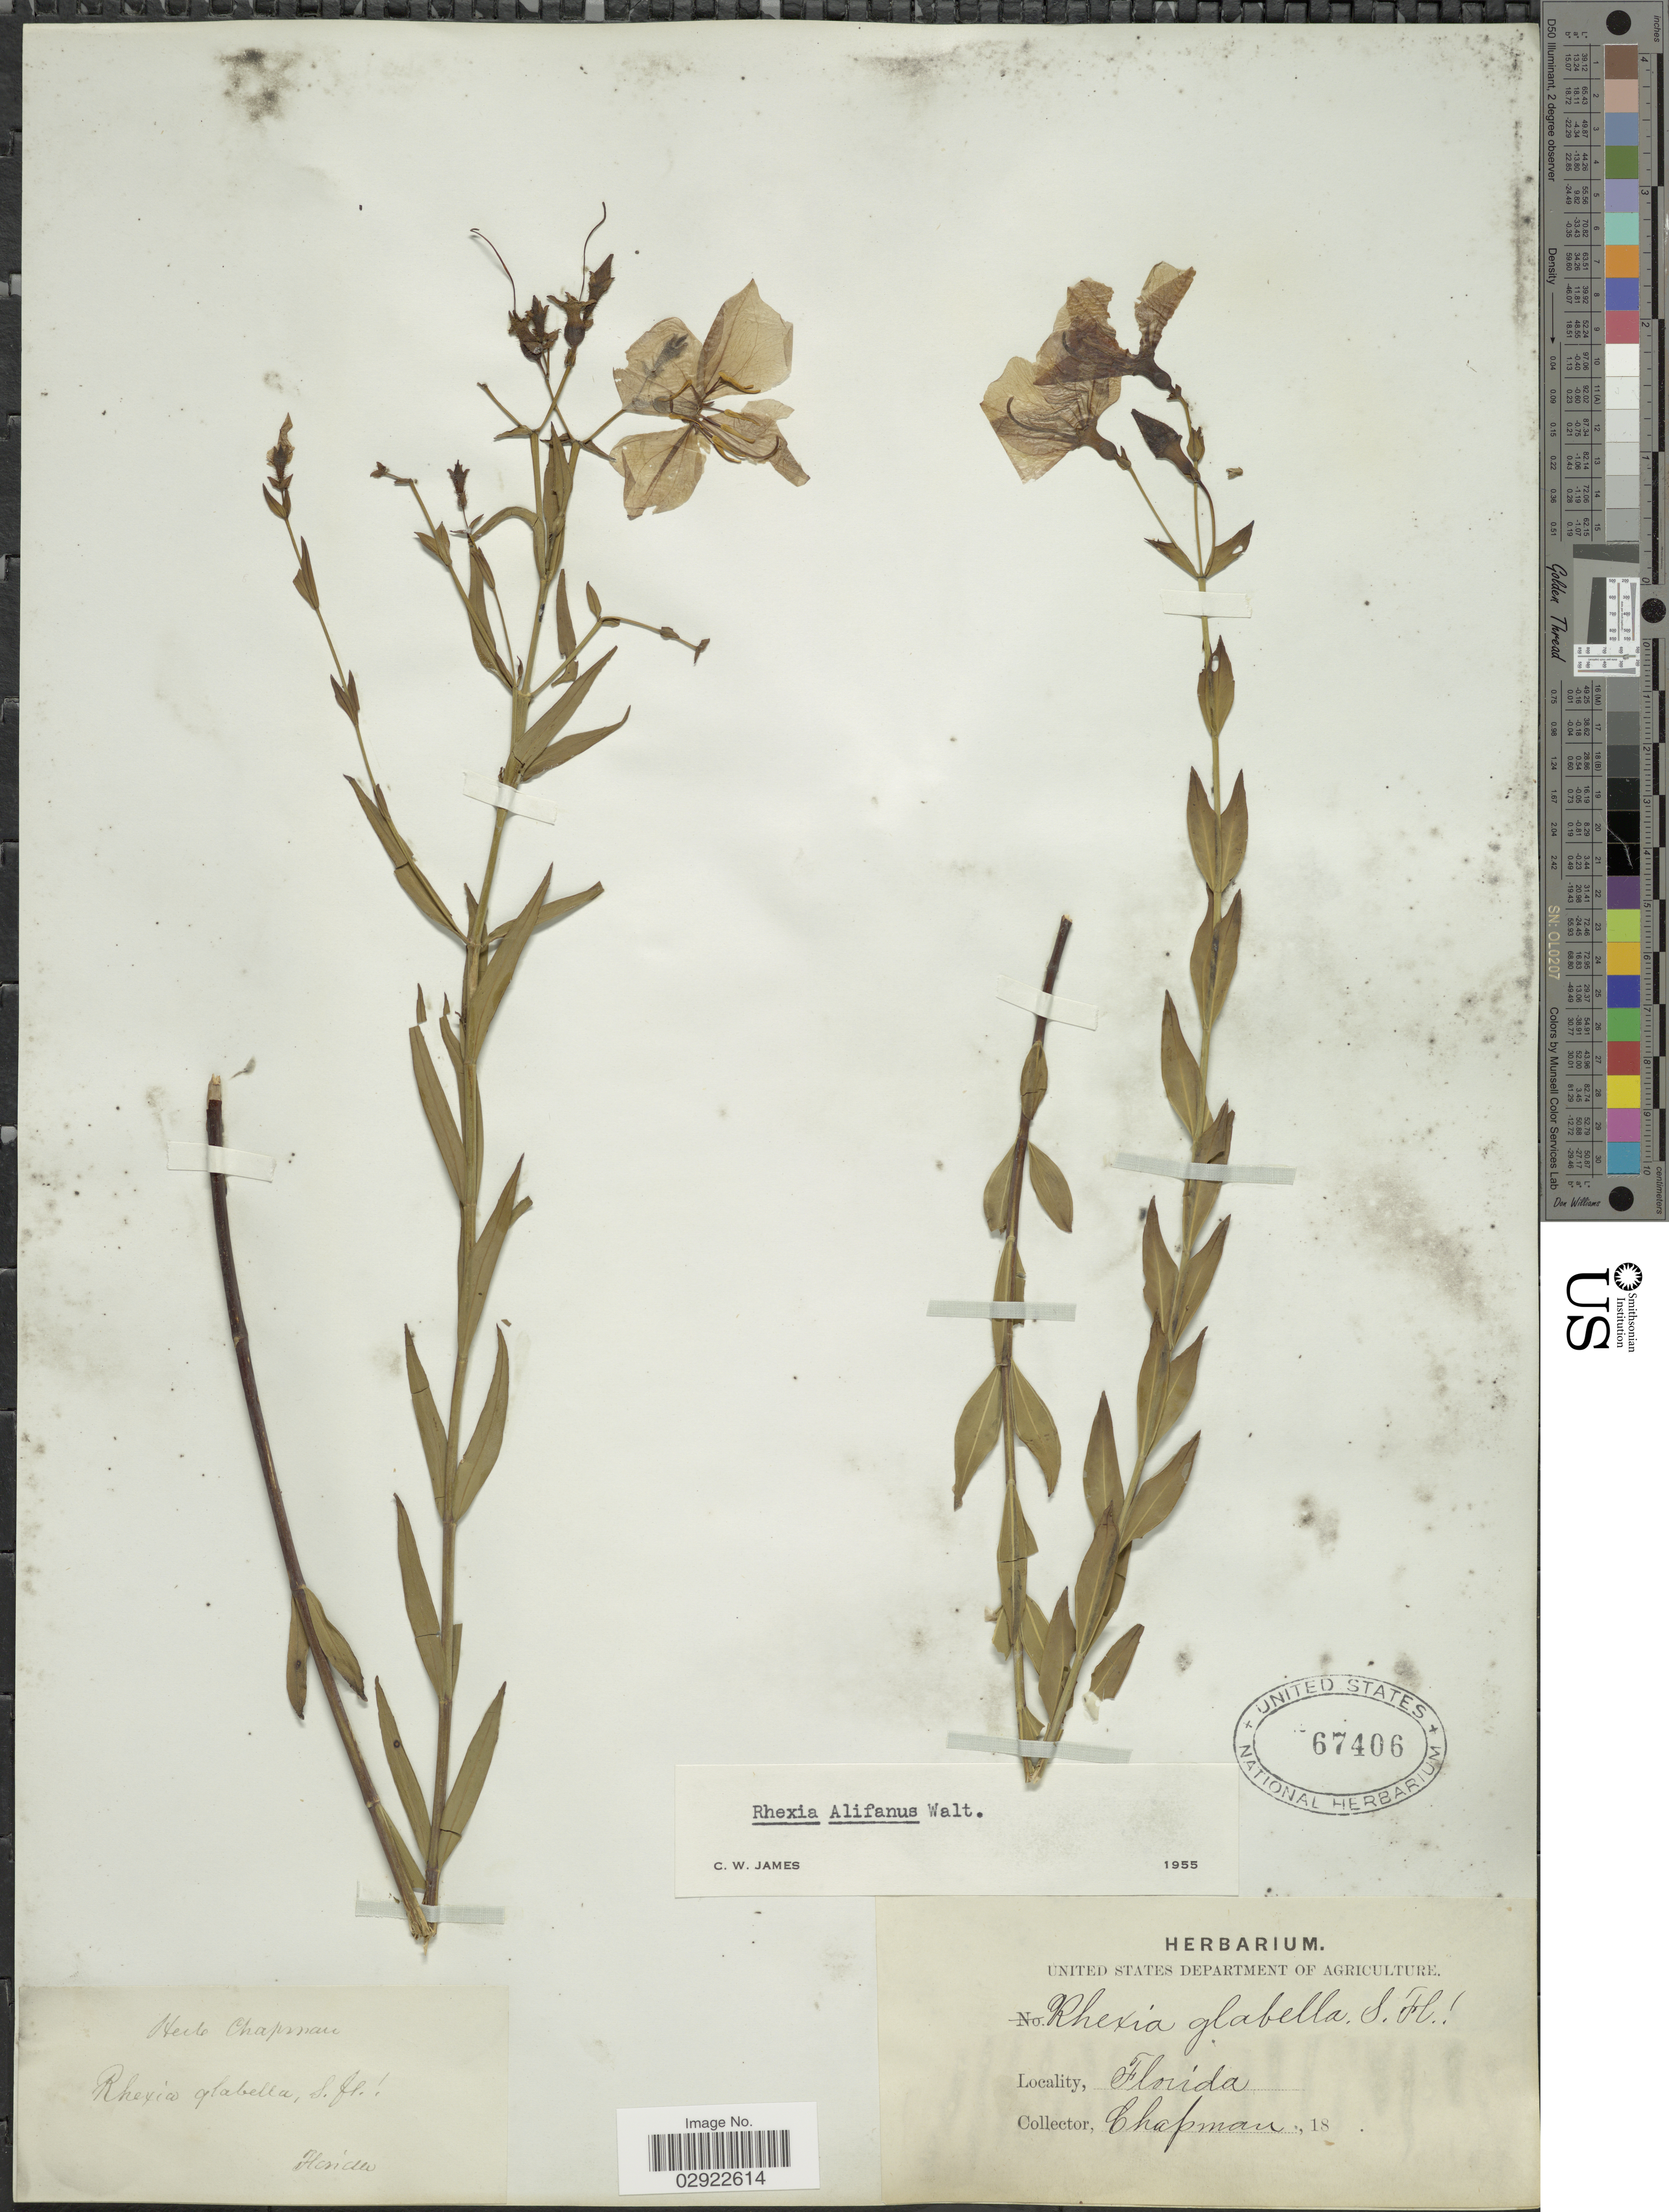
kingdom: Plantae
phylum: Tracheophyta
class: Magnoliopsida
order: Myrtales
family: Melastomataceae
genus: Rhexia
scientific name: Rhexia alifanus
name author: Walter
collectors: A. Chapman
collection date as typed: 18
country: United States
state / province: Florida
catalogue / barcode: US 67406